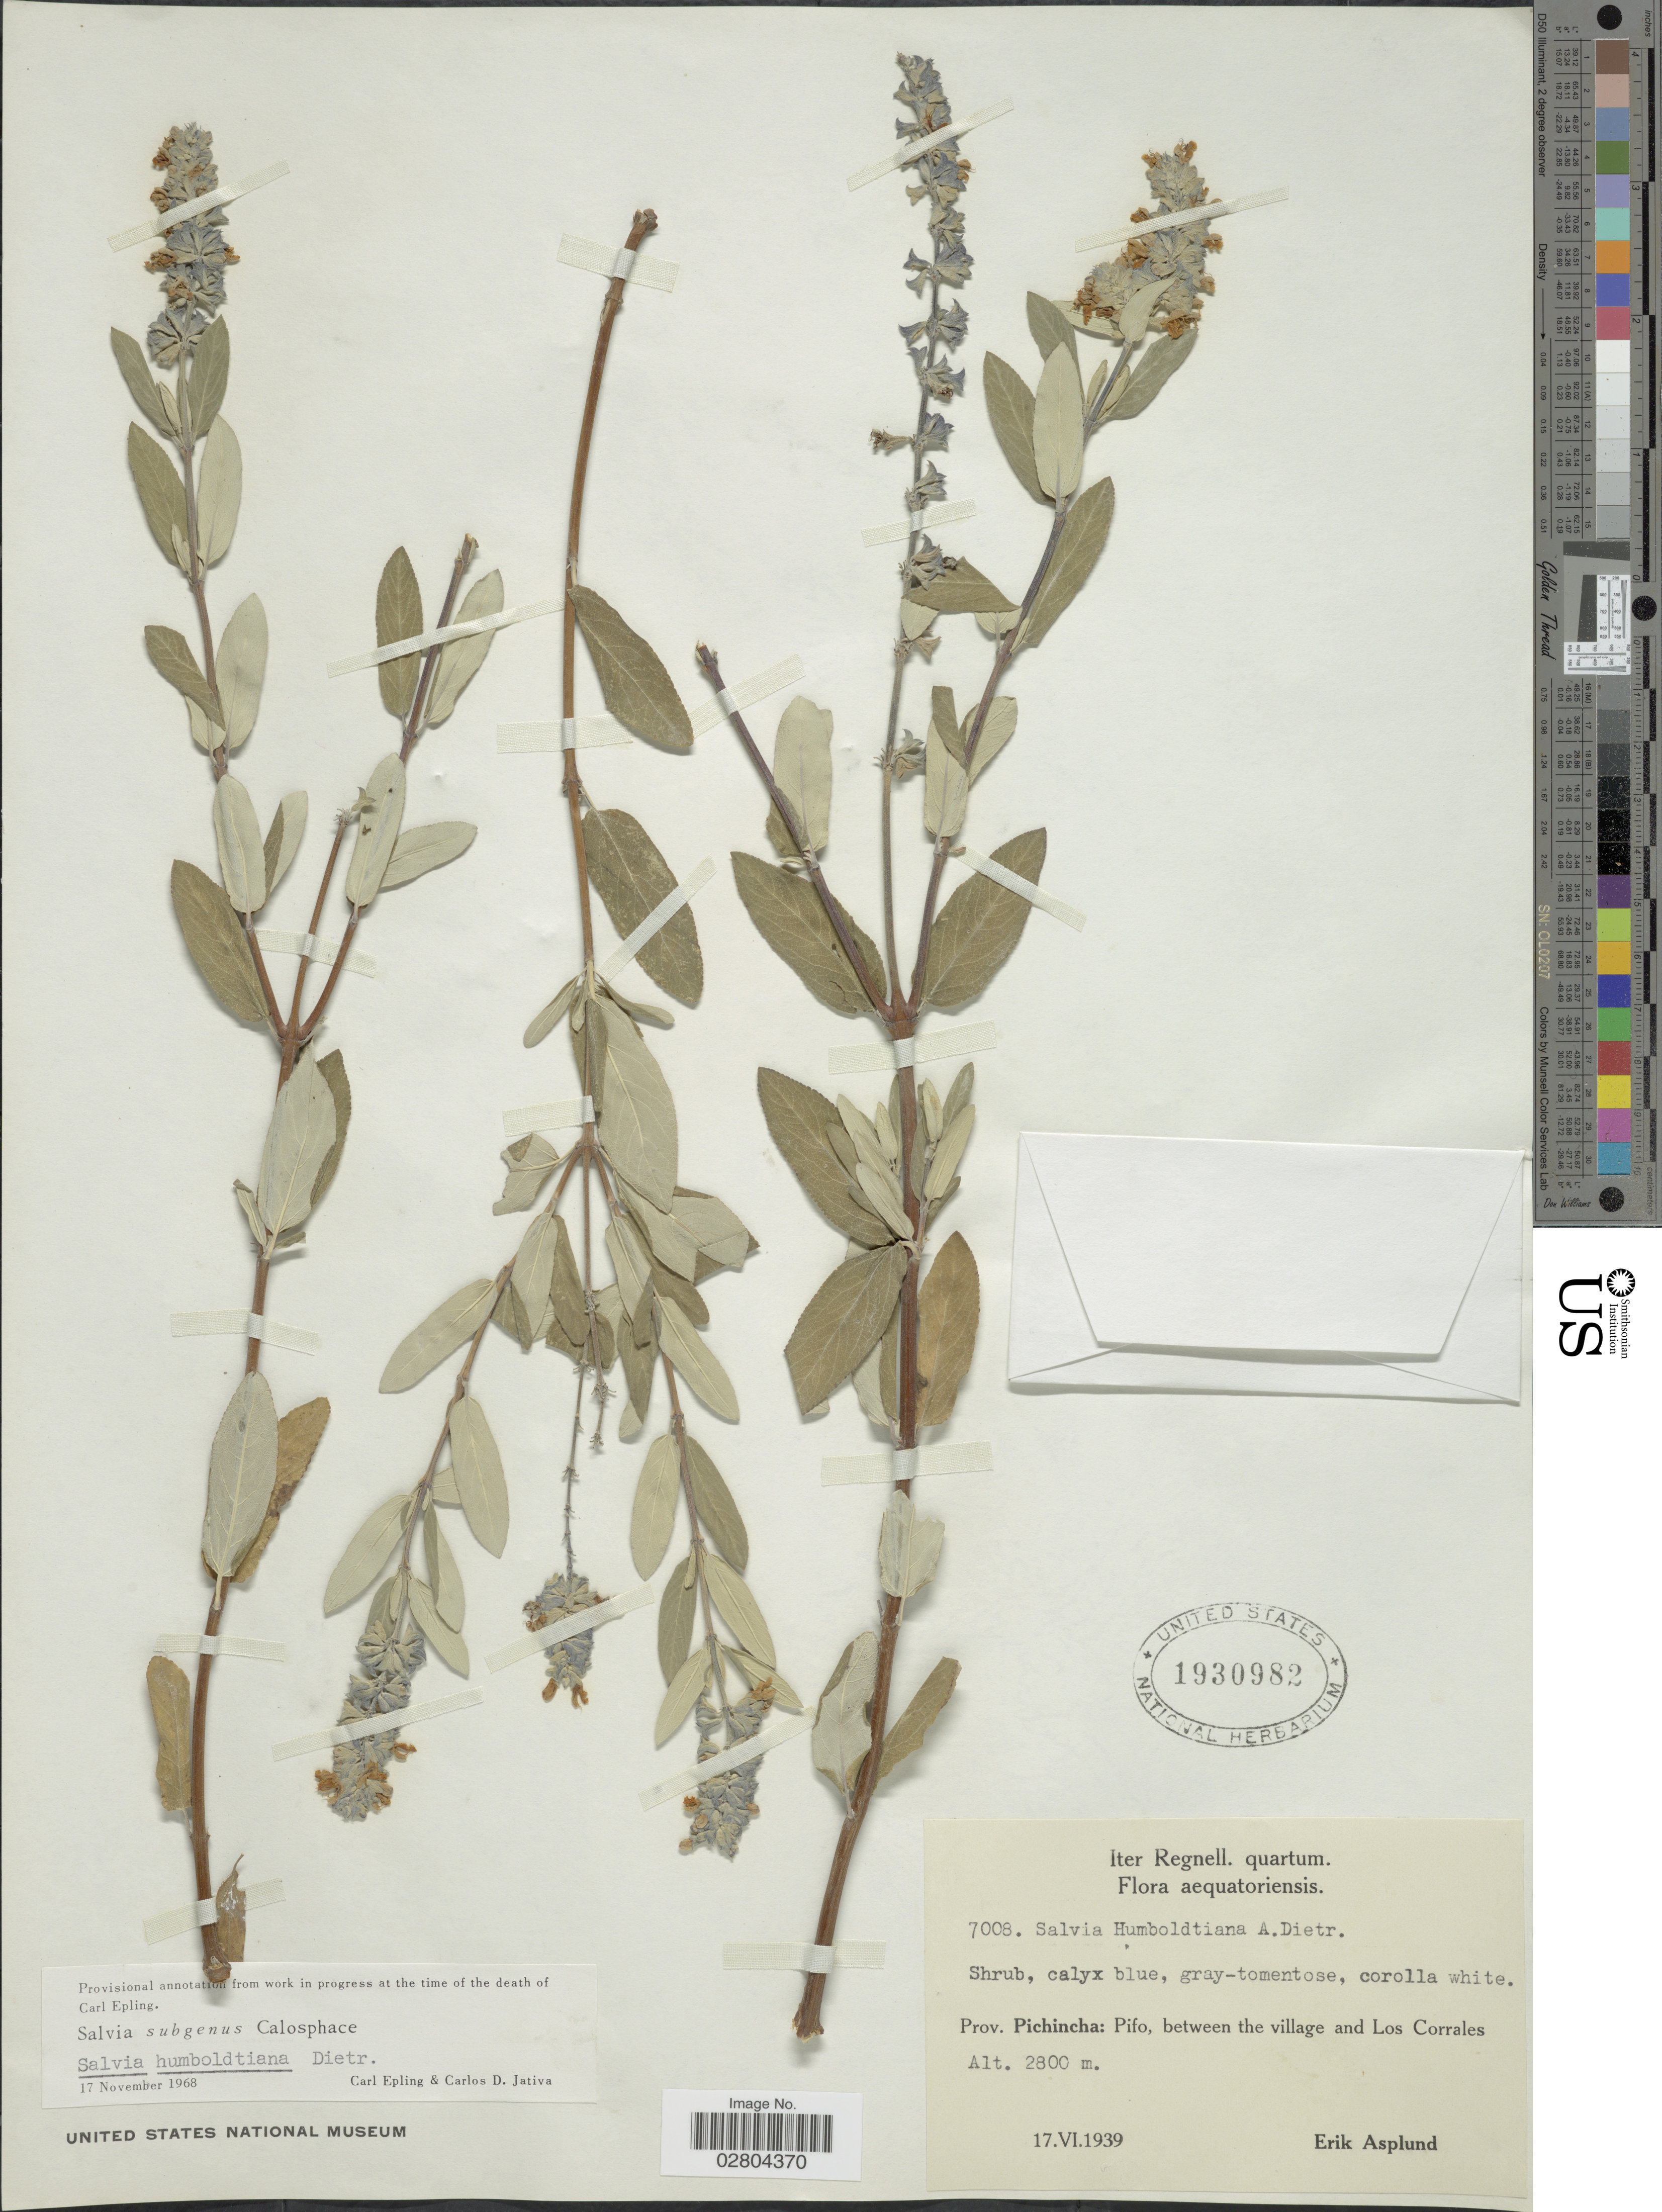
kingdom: Plantae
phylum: Tracheophyta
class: Magnoliopsida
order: Lamiales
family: Lamiaceae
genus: Salvia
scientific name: Salvia humboldtiana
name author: F. Dietr.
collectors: E. Asplund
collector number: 7008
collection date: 1939-06-17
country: Ecuador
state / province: Pichincha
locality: Aequatoriensis. Pifo, between the village and Los Corrales.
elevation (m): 2800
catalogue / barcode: US 1930982